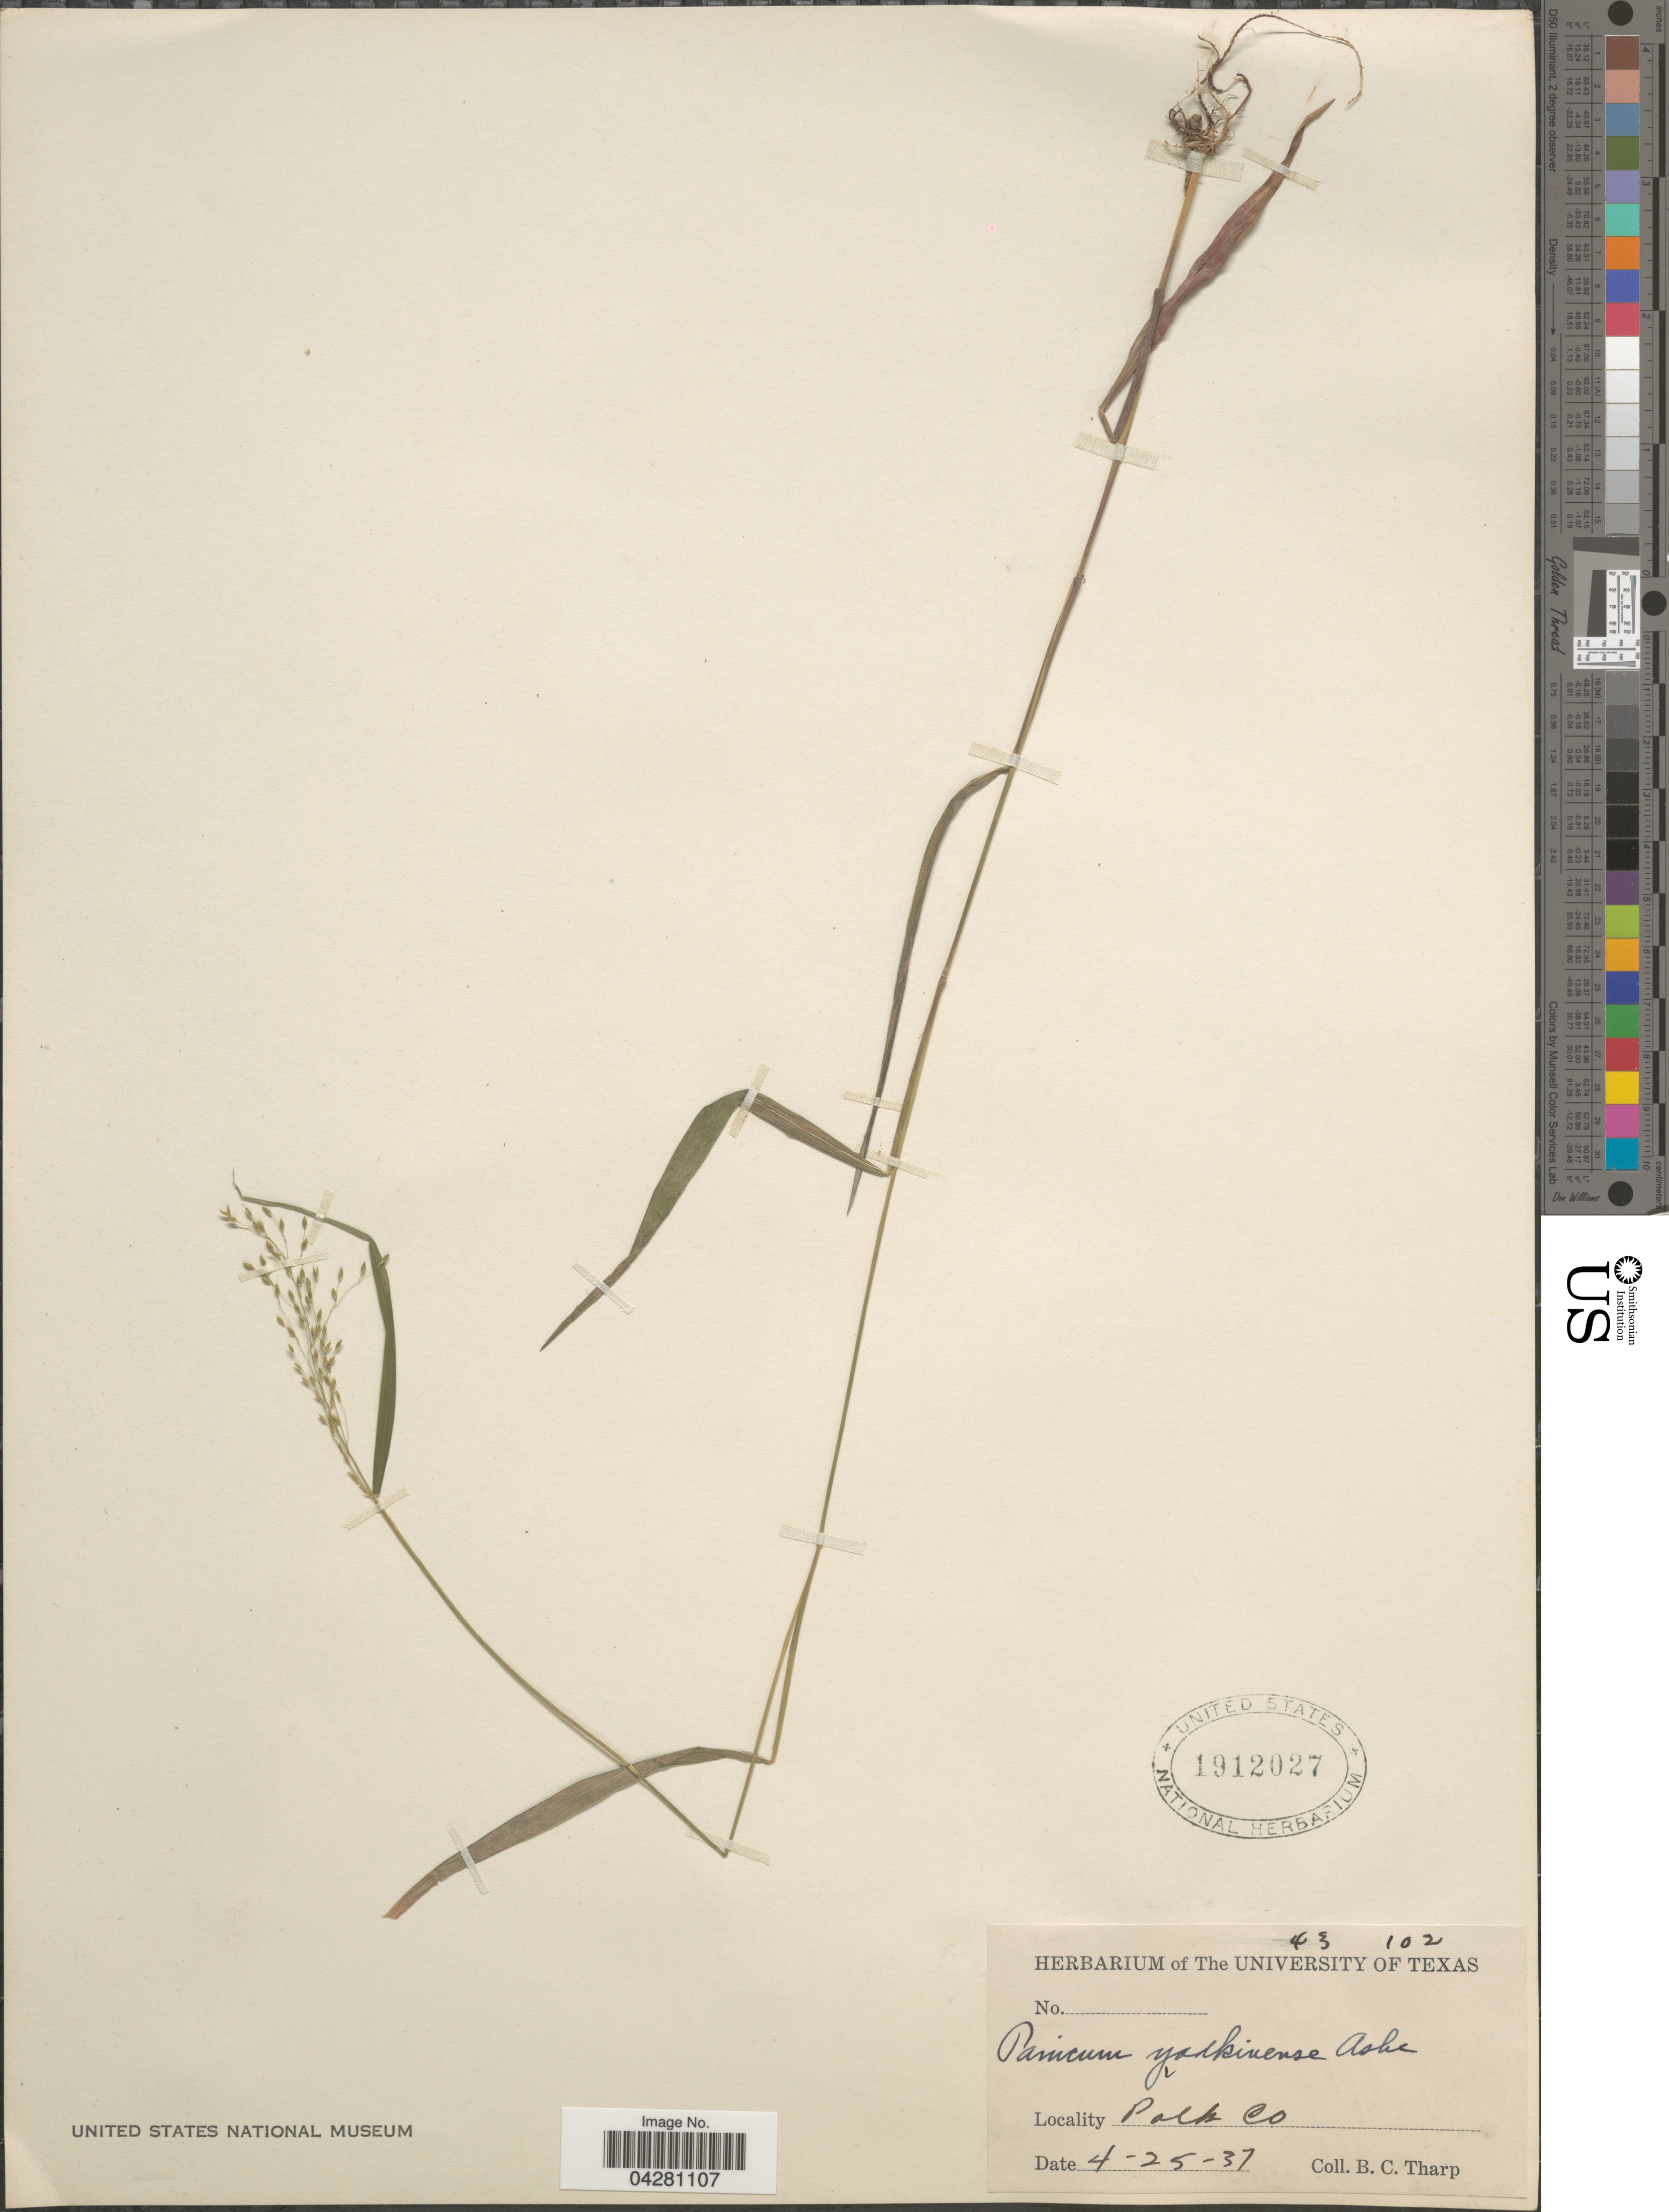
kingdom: Plantae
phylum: Tracheophyta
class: Liliopsida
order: Poales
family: Poaceae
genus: Dichanthelium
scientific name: Dichanthelium dichotomum var. dichotomum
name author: (L.) Gould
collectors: B. C. Tharp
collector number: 43/102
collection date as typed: Transcribed d/m/y: 25/4/37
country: United States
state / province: Texas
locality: Polk Co.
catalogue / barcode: US 1912027